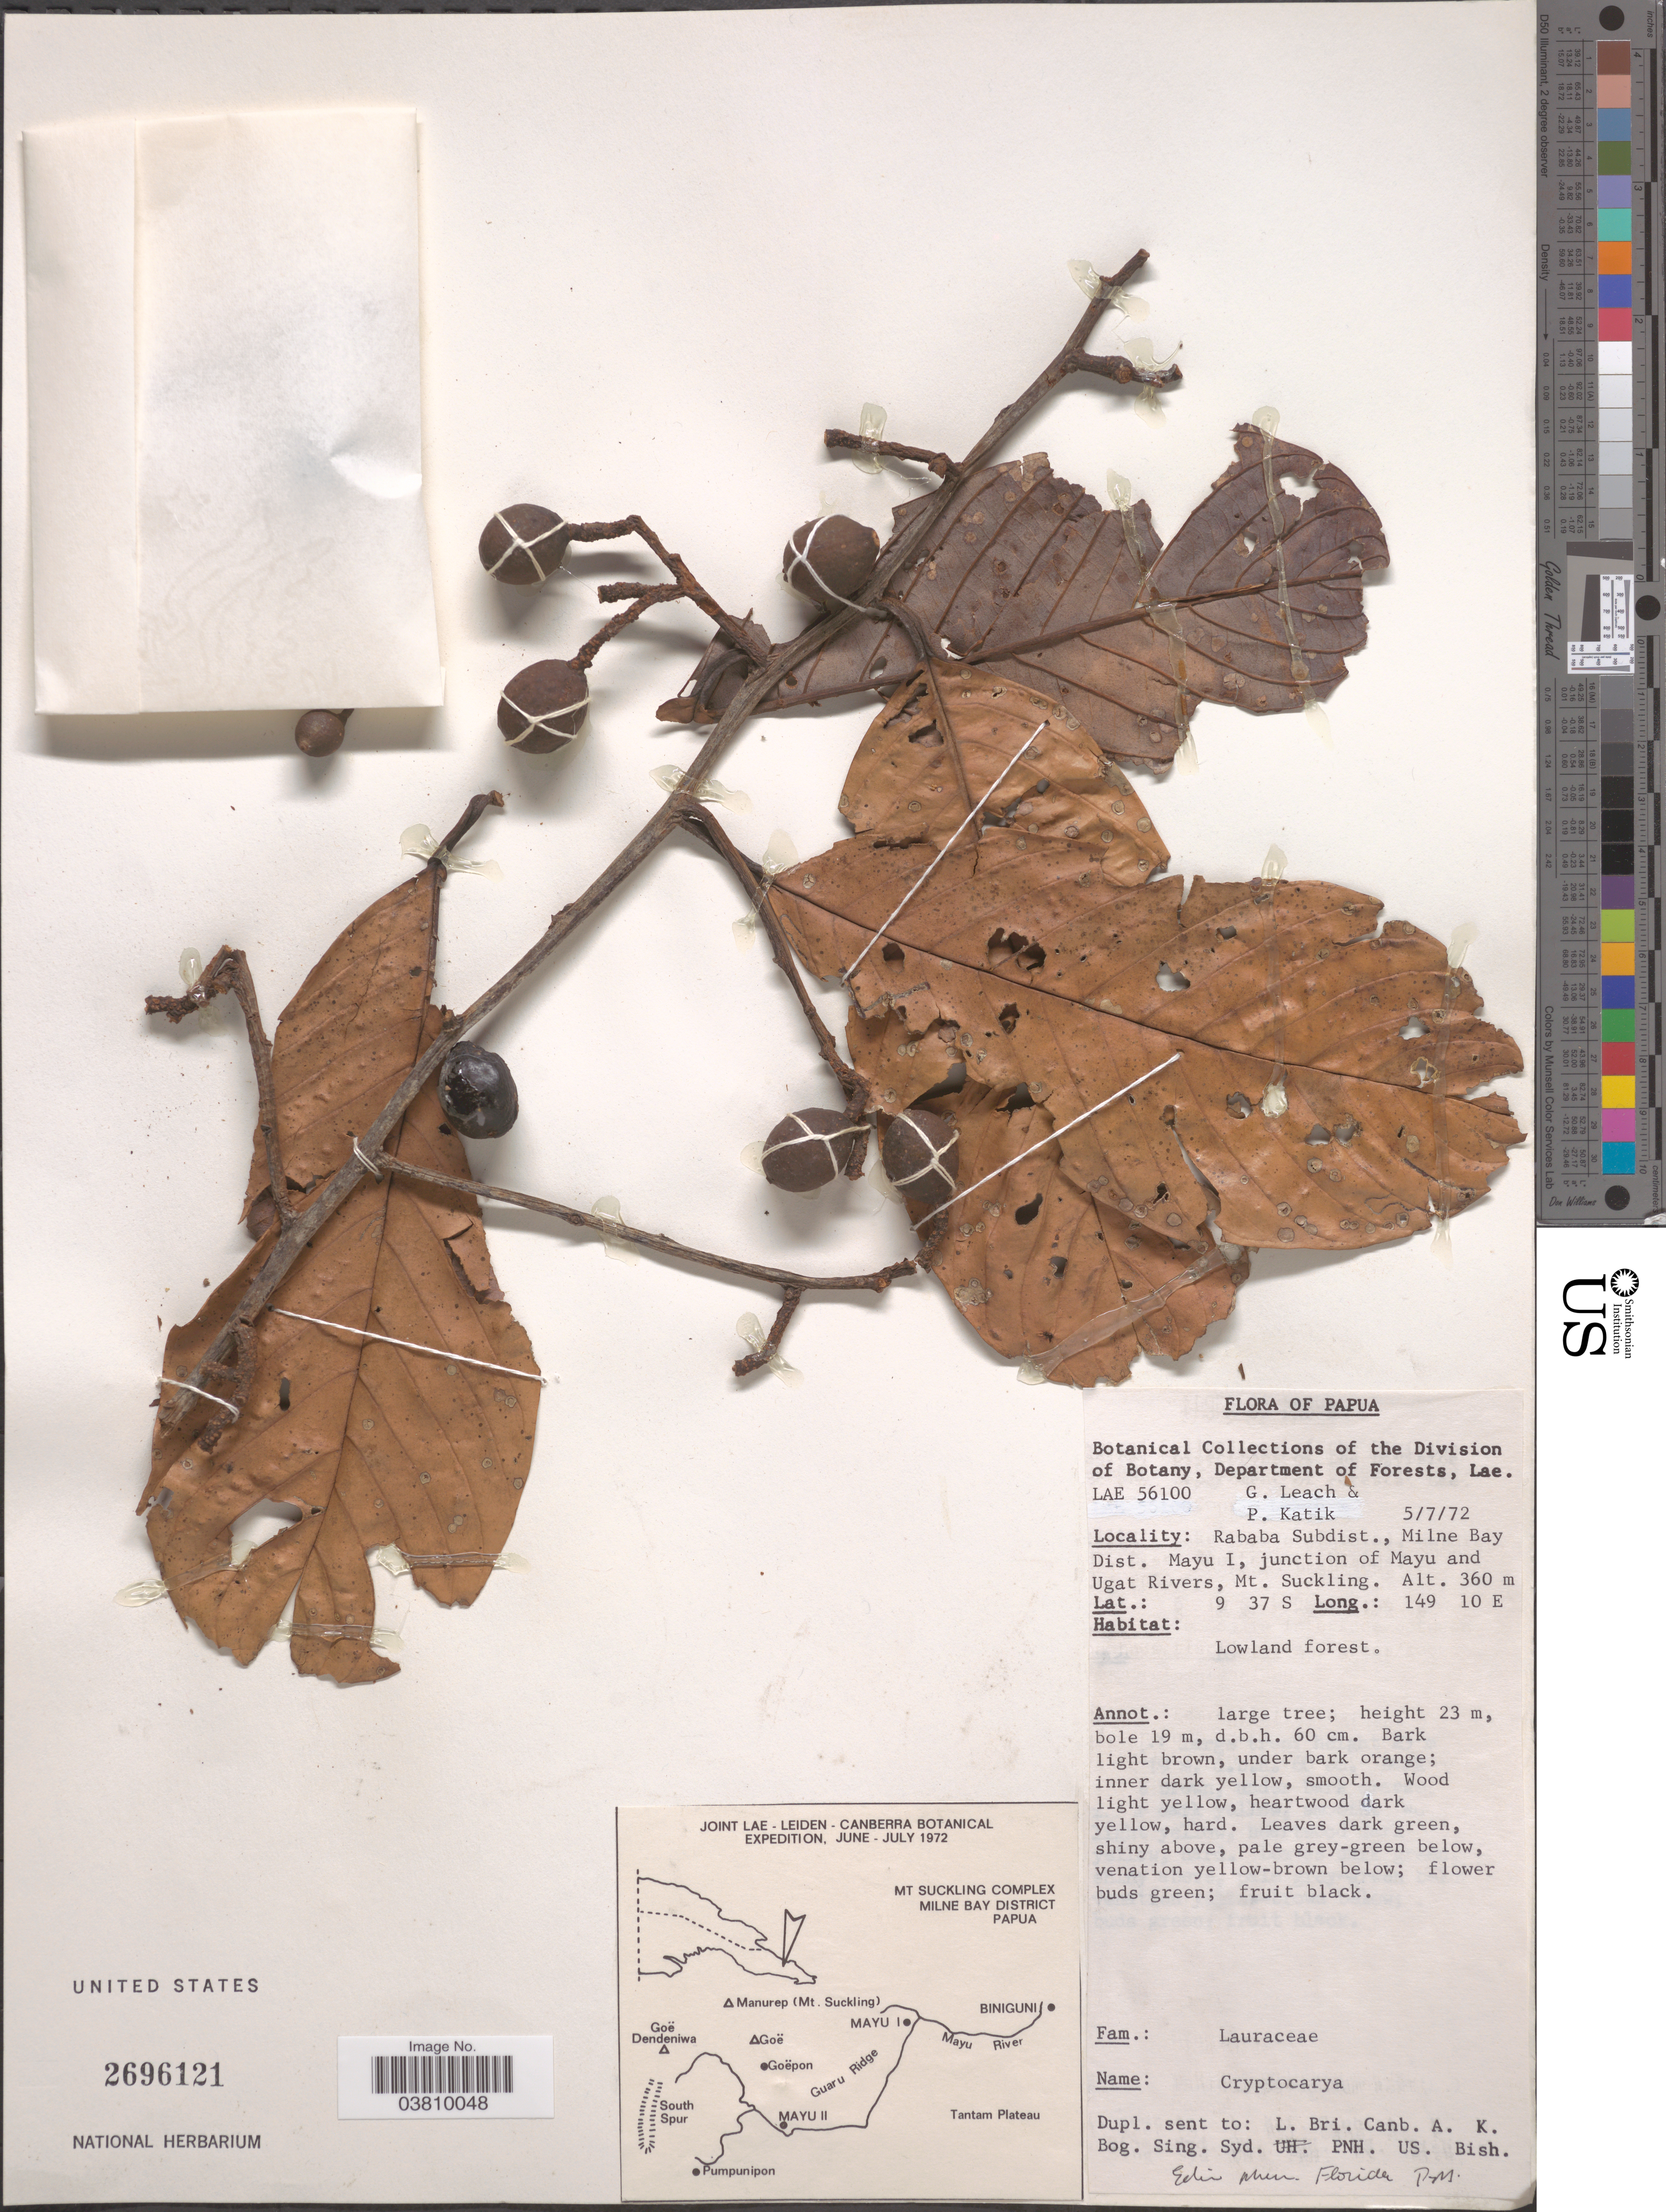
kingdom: Plantae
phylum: Tracheophyta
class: Magnoliopsida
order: Laurales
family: Lauraceae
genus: Cryptocarya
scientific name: Cryptocarya sp.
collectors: G. Leach & P. Katik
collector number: LAE56100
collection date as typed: Transcribed d/m/y: 5/7/72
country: Papua New Guinea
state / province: Milne Bay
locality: Rababa Subdist., Milne Bay Dist. Mayu I, junction of Mayu and Ugat Rivers, Mt. Suckling.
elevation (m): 360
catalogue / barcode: US 2696121